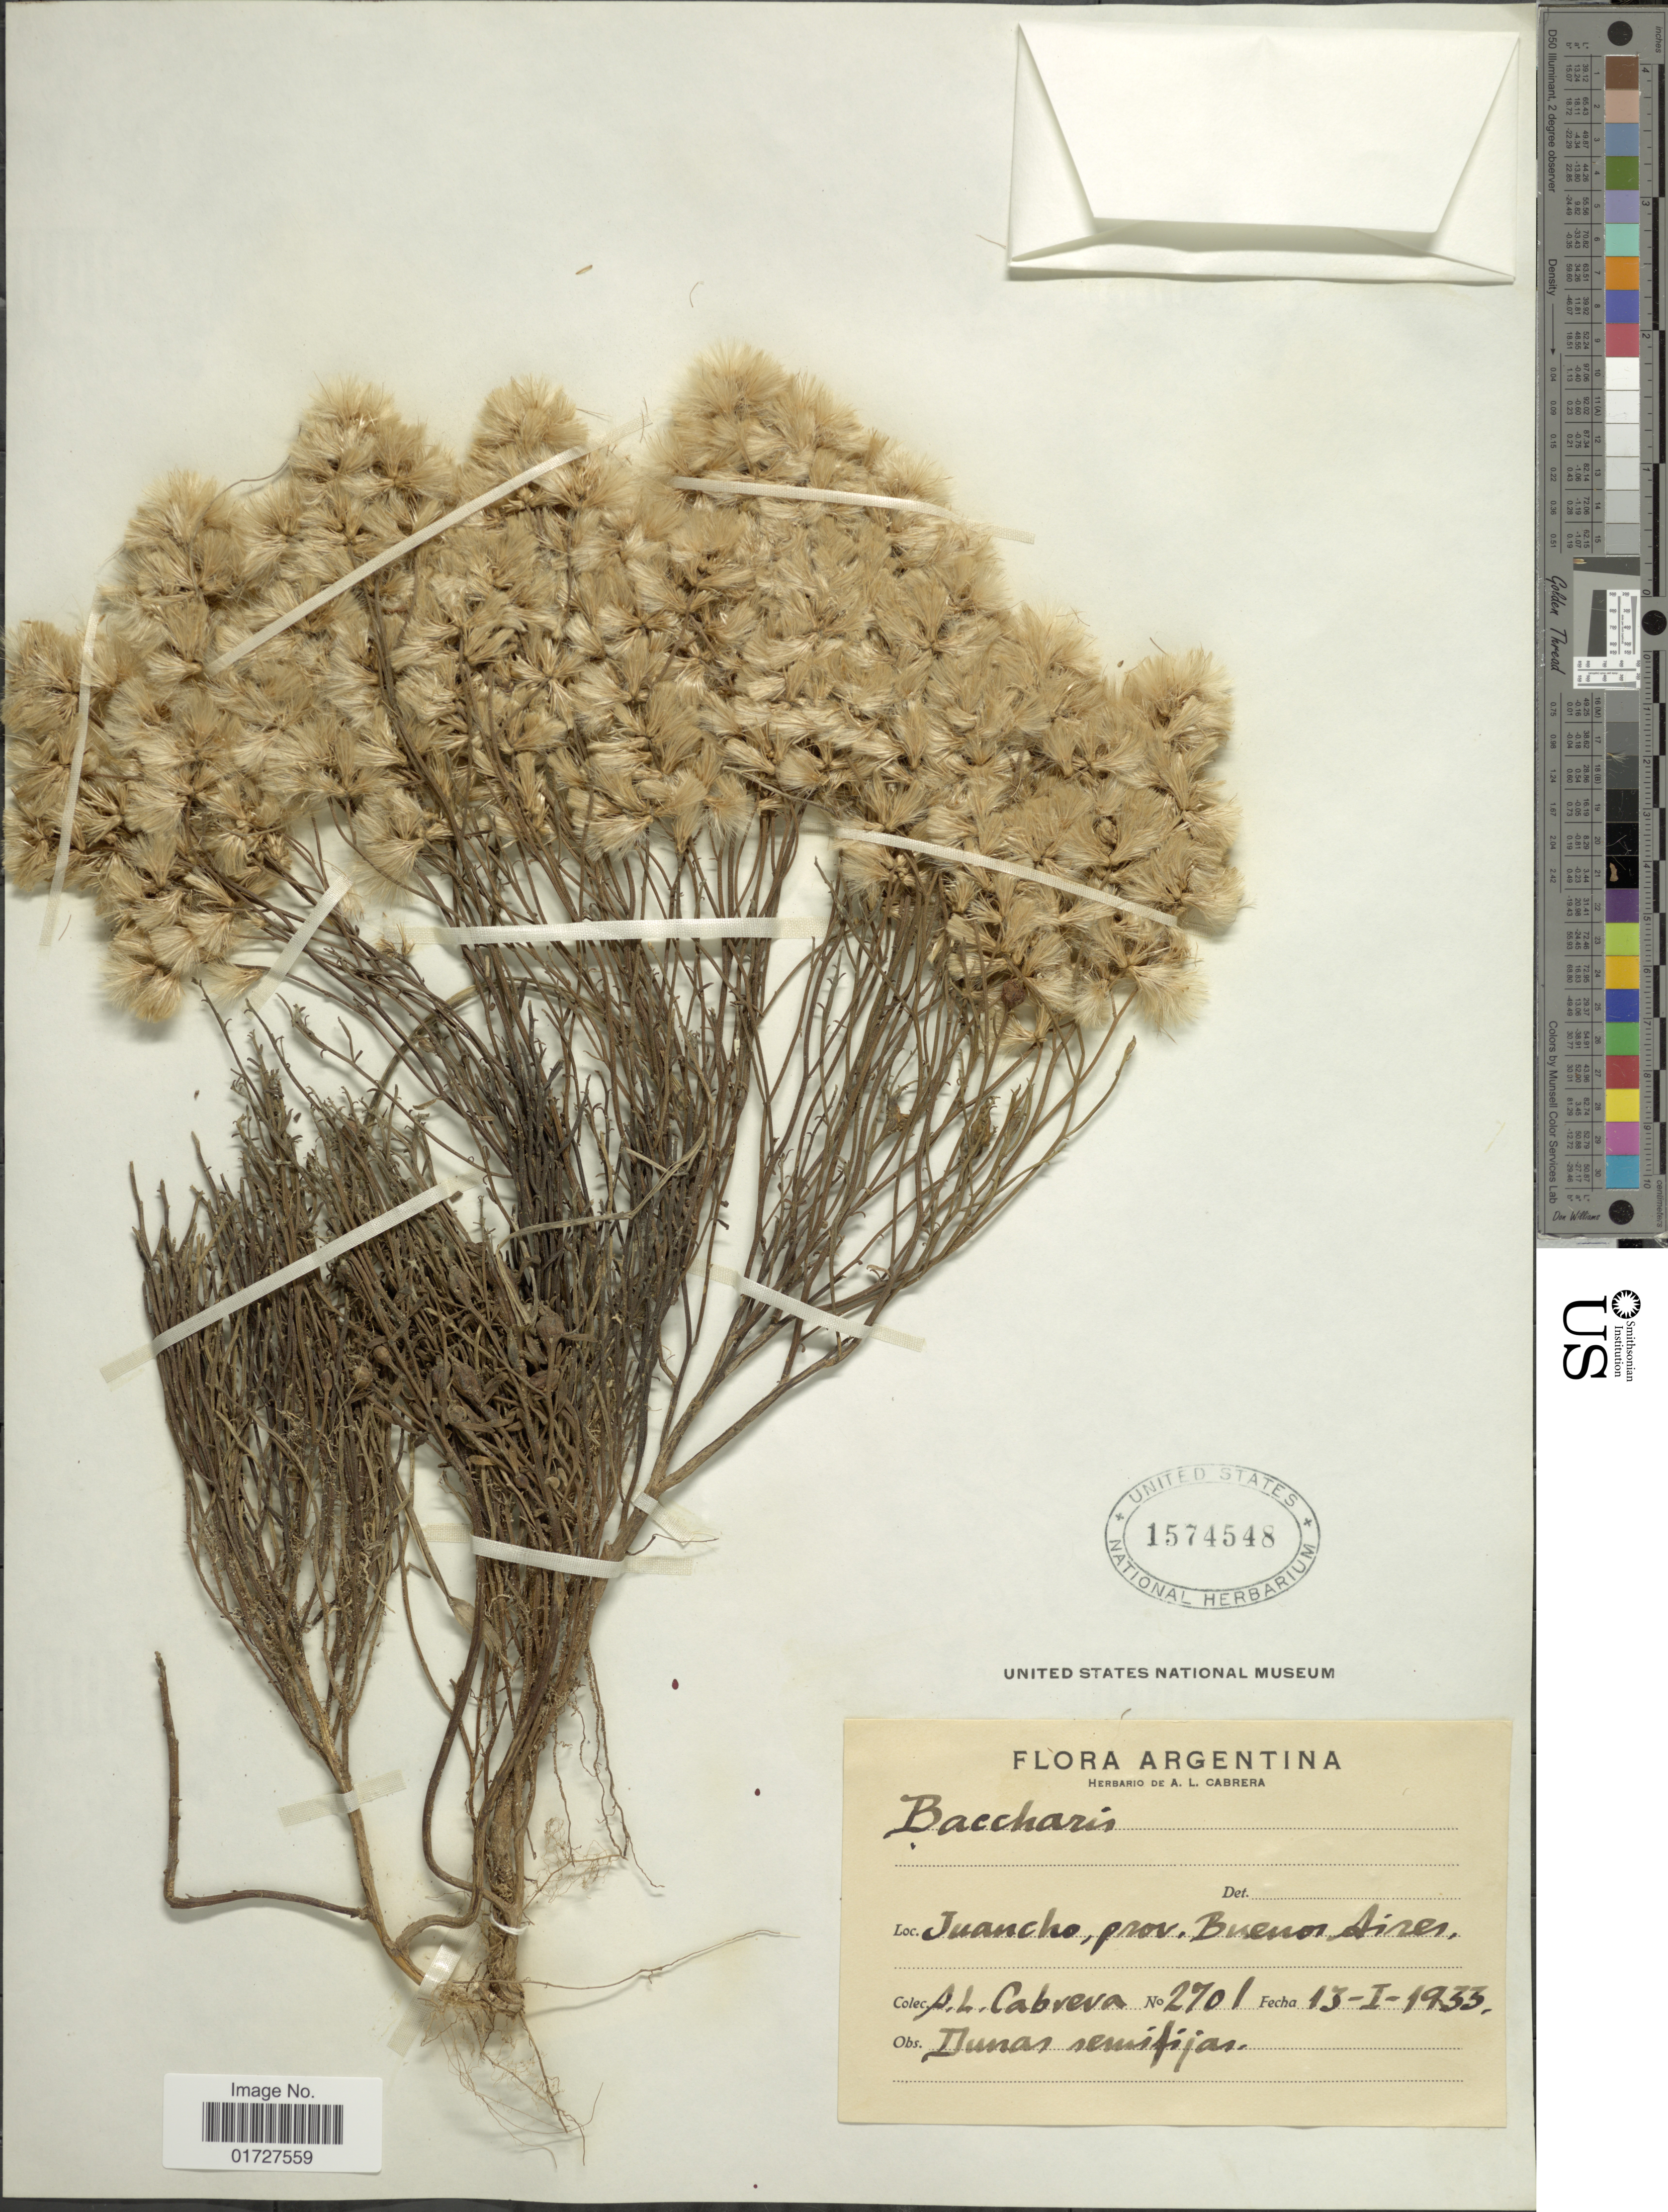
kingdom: Plantae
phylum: Tracheophyta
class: Magnoliopsida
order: Asterales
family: Asteraceae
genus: Baccharis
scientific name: Baccharis notosergila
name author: Griseb.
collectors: A. L. Cabrera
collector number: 2701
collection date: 1933-01-13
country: Argentina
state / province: Buenos Aires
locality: Juancho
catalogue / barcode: US 1574548